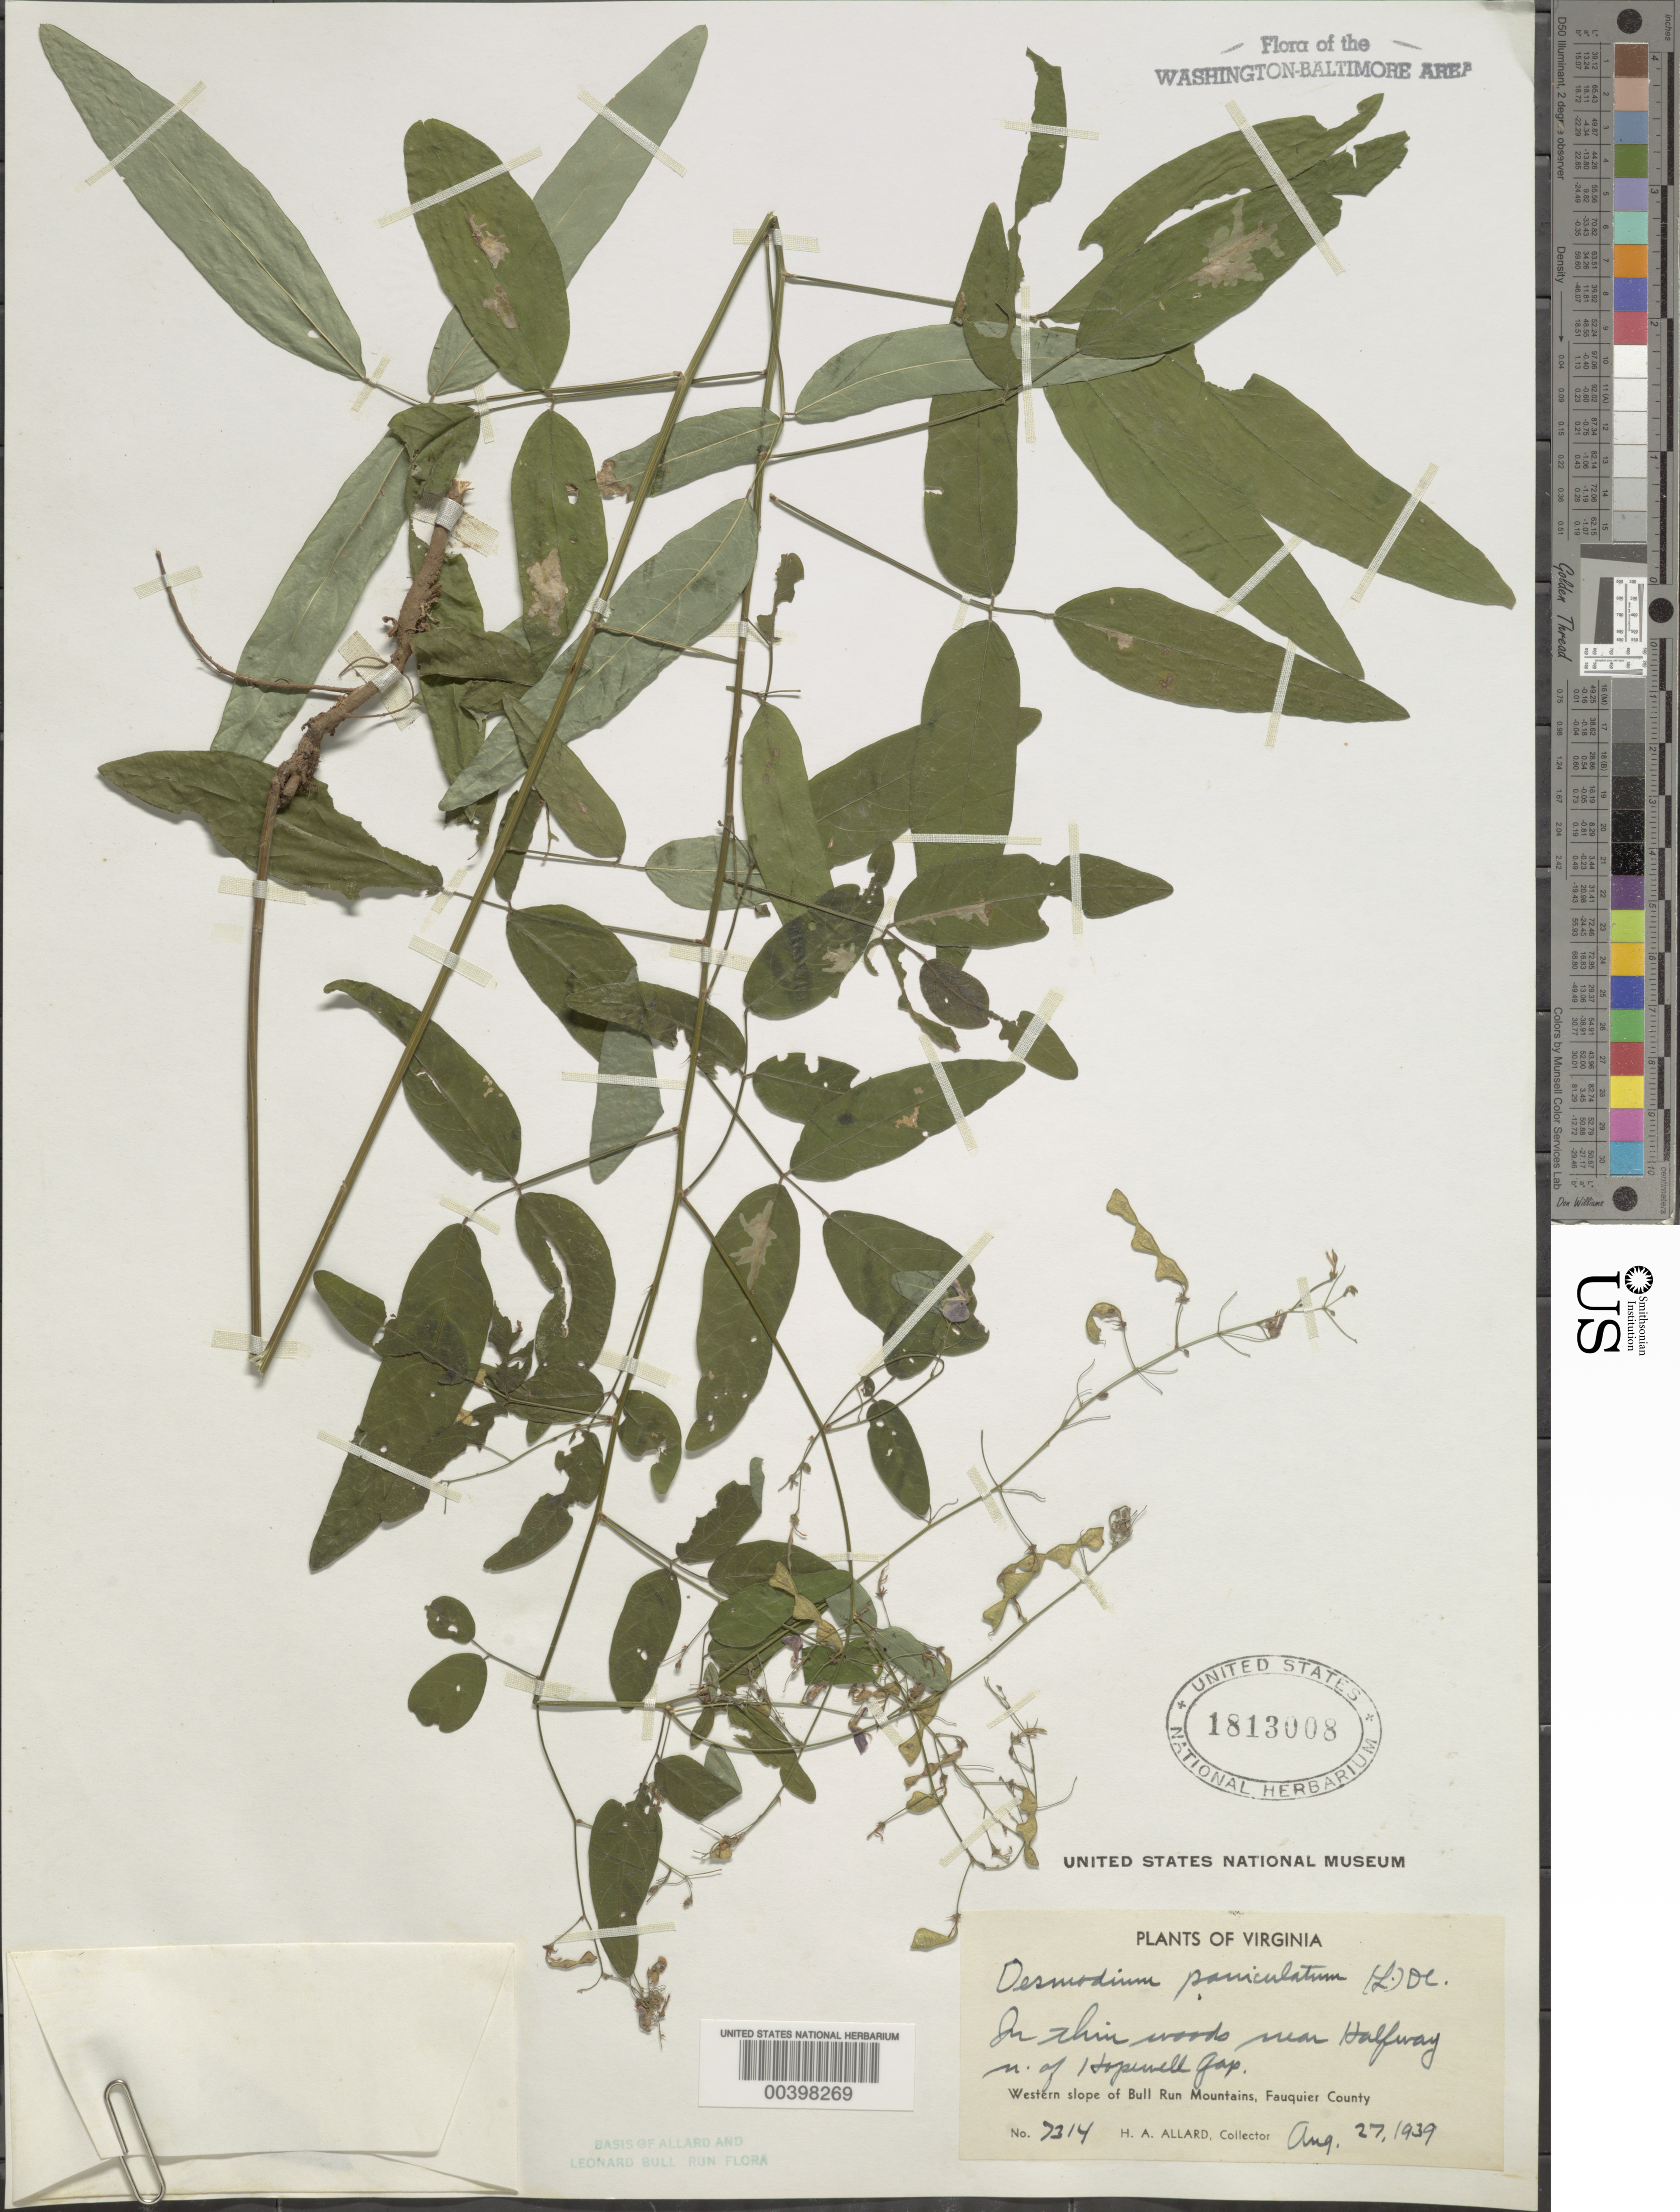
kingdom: Plantae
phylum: Tracheophyta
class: Magnoliopsida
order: Fabales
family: Fabaceae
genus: Desmodium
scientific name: Desmodium paniculatum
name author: (L.) DC.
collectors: H. A. Allard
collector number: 7314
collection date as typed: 27 Aug 1939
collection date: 1939-08-27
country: United States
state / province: Virginia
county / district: Fauquier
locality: Near Halfway, north of Hopewell Gap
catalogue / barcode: US 1813008